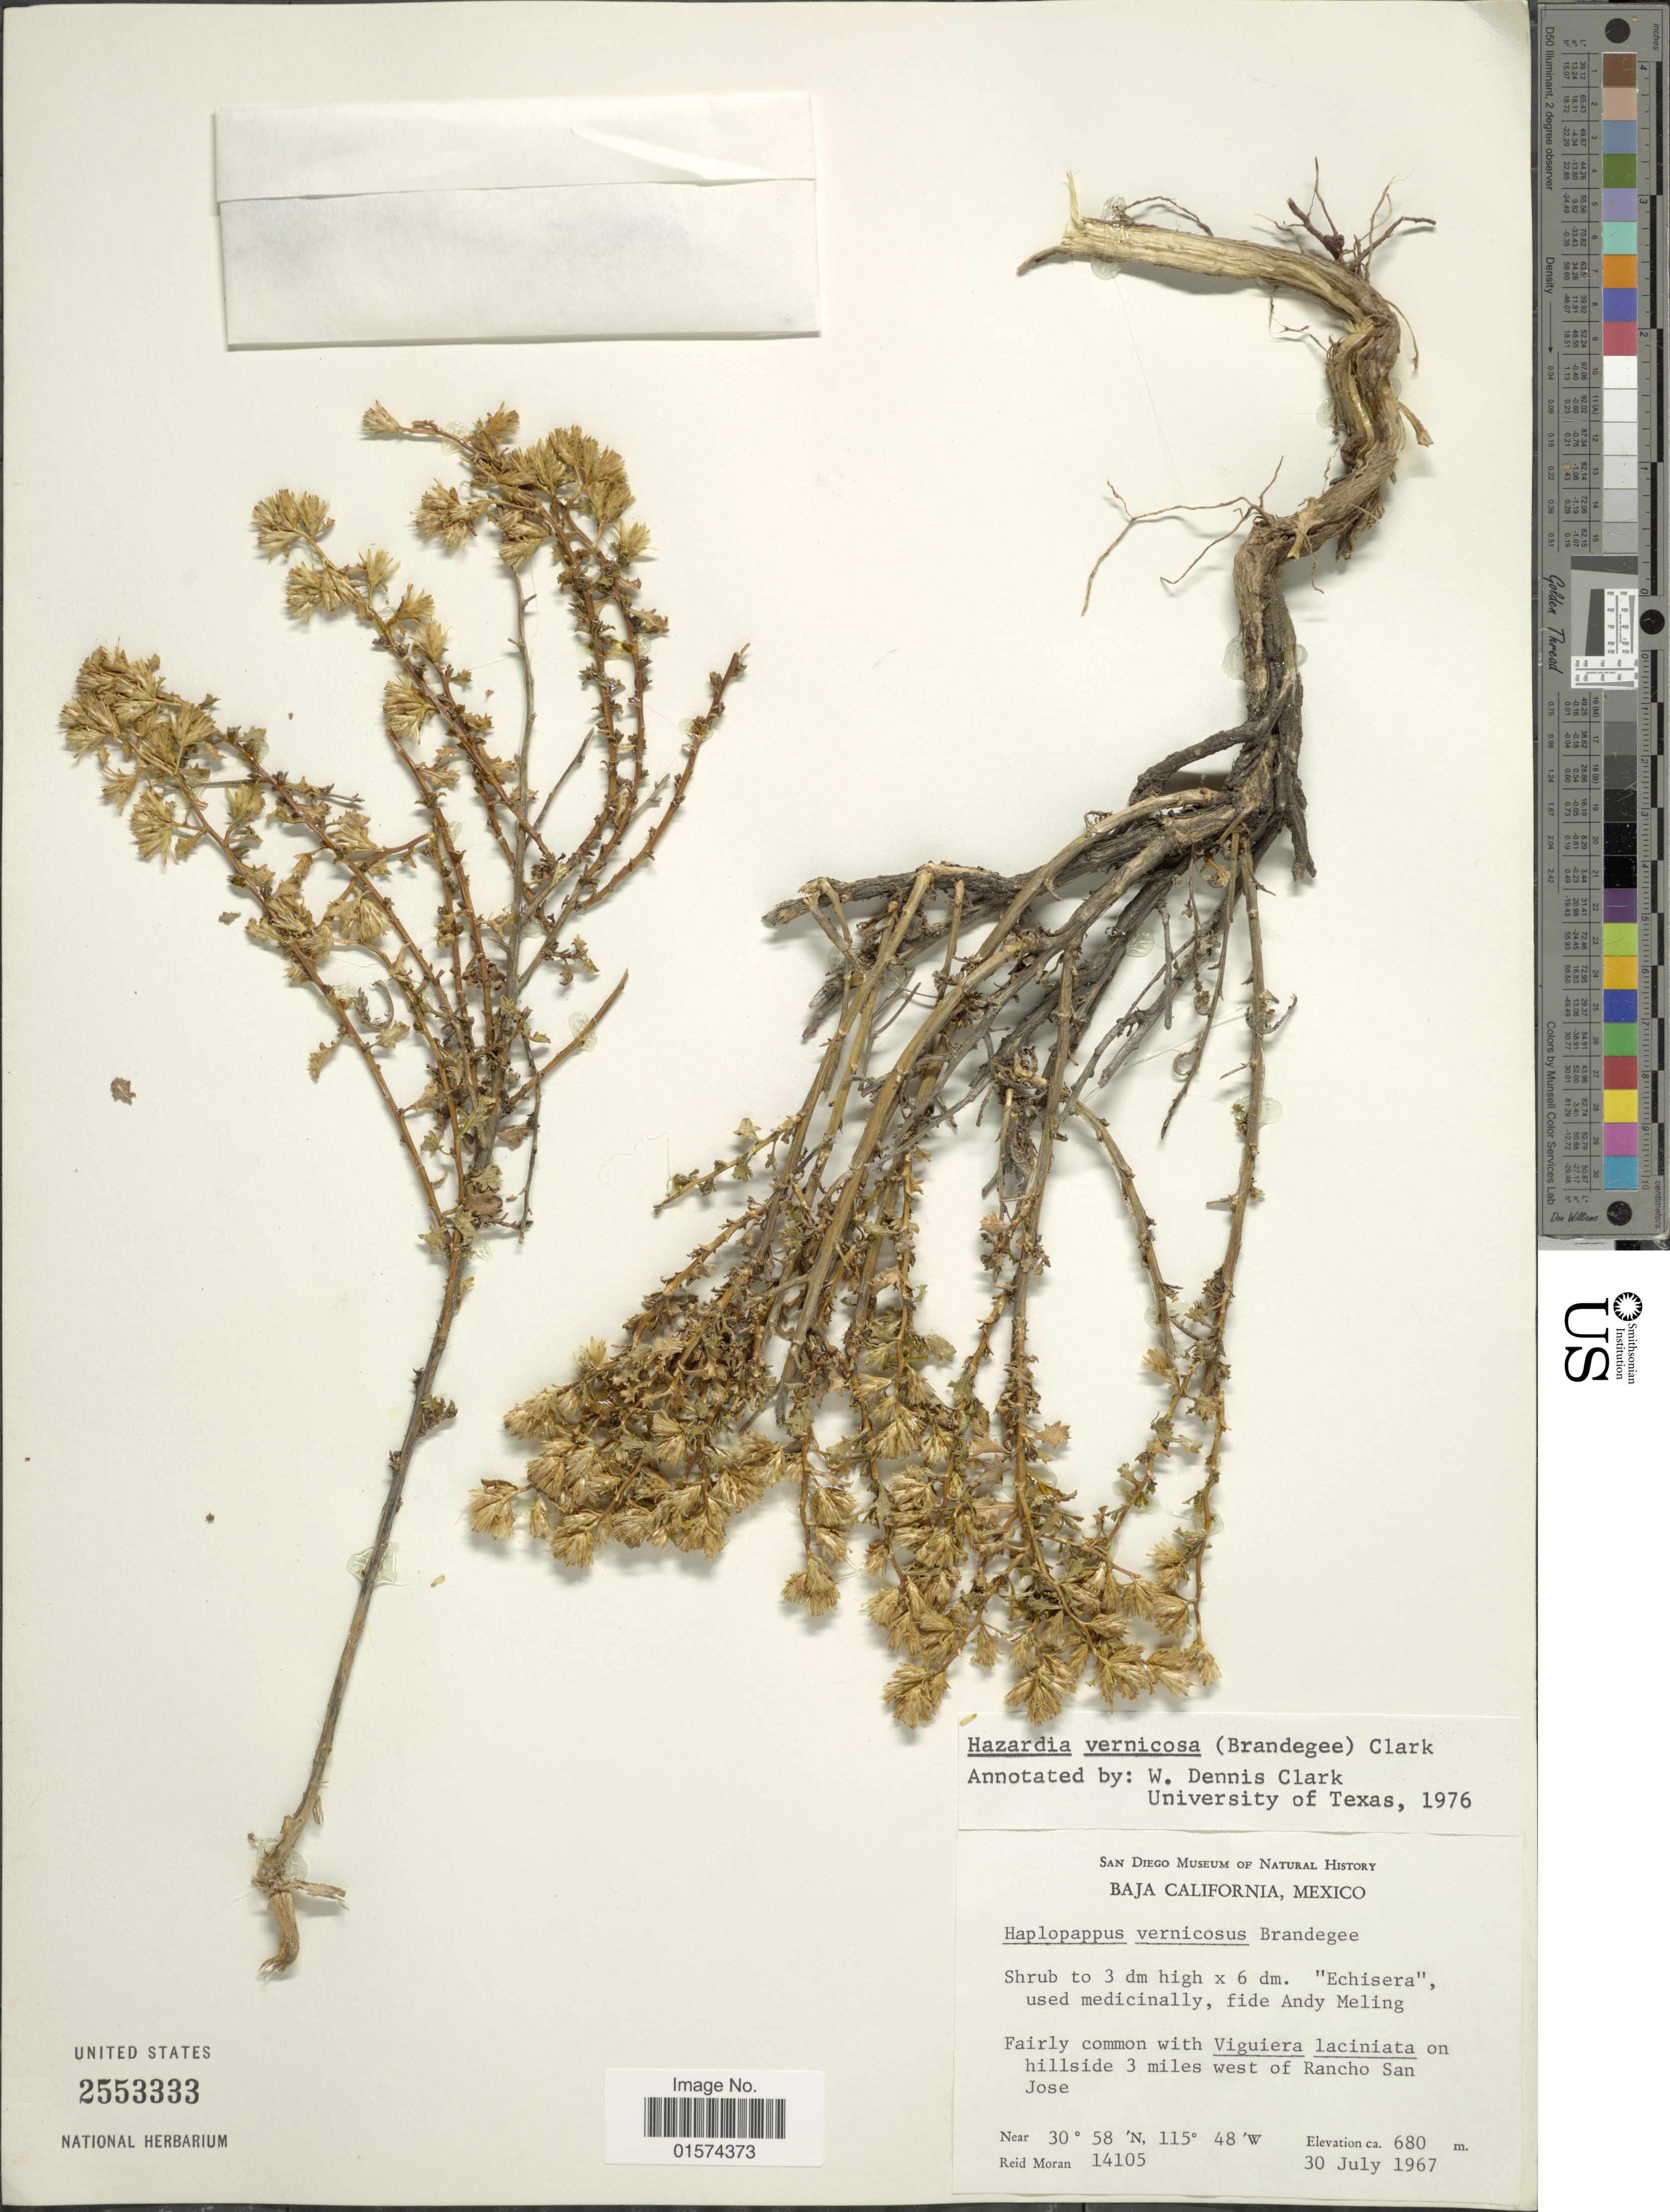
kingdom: Plantae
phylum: Tracheophyta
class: Magnoliopsida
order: Asterales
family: Asteraceae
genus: Hazardia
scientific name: Hazardia vernicosa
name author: (Brandegee) W.D. Clark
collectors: R. V. Moran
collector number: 14105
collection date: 1967-07-30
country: Mexico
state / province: Baja California Sur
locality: On hillside 3 miles west of Rancho San Jose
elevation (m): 680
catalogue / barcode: US 2553333